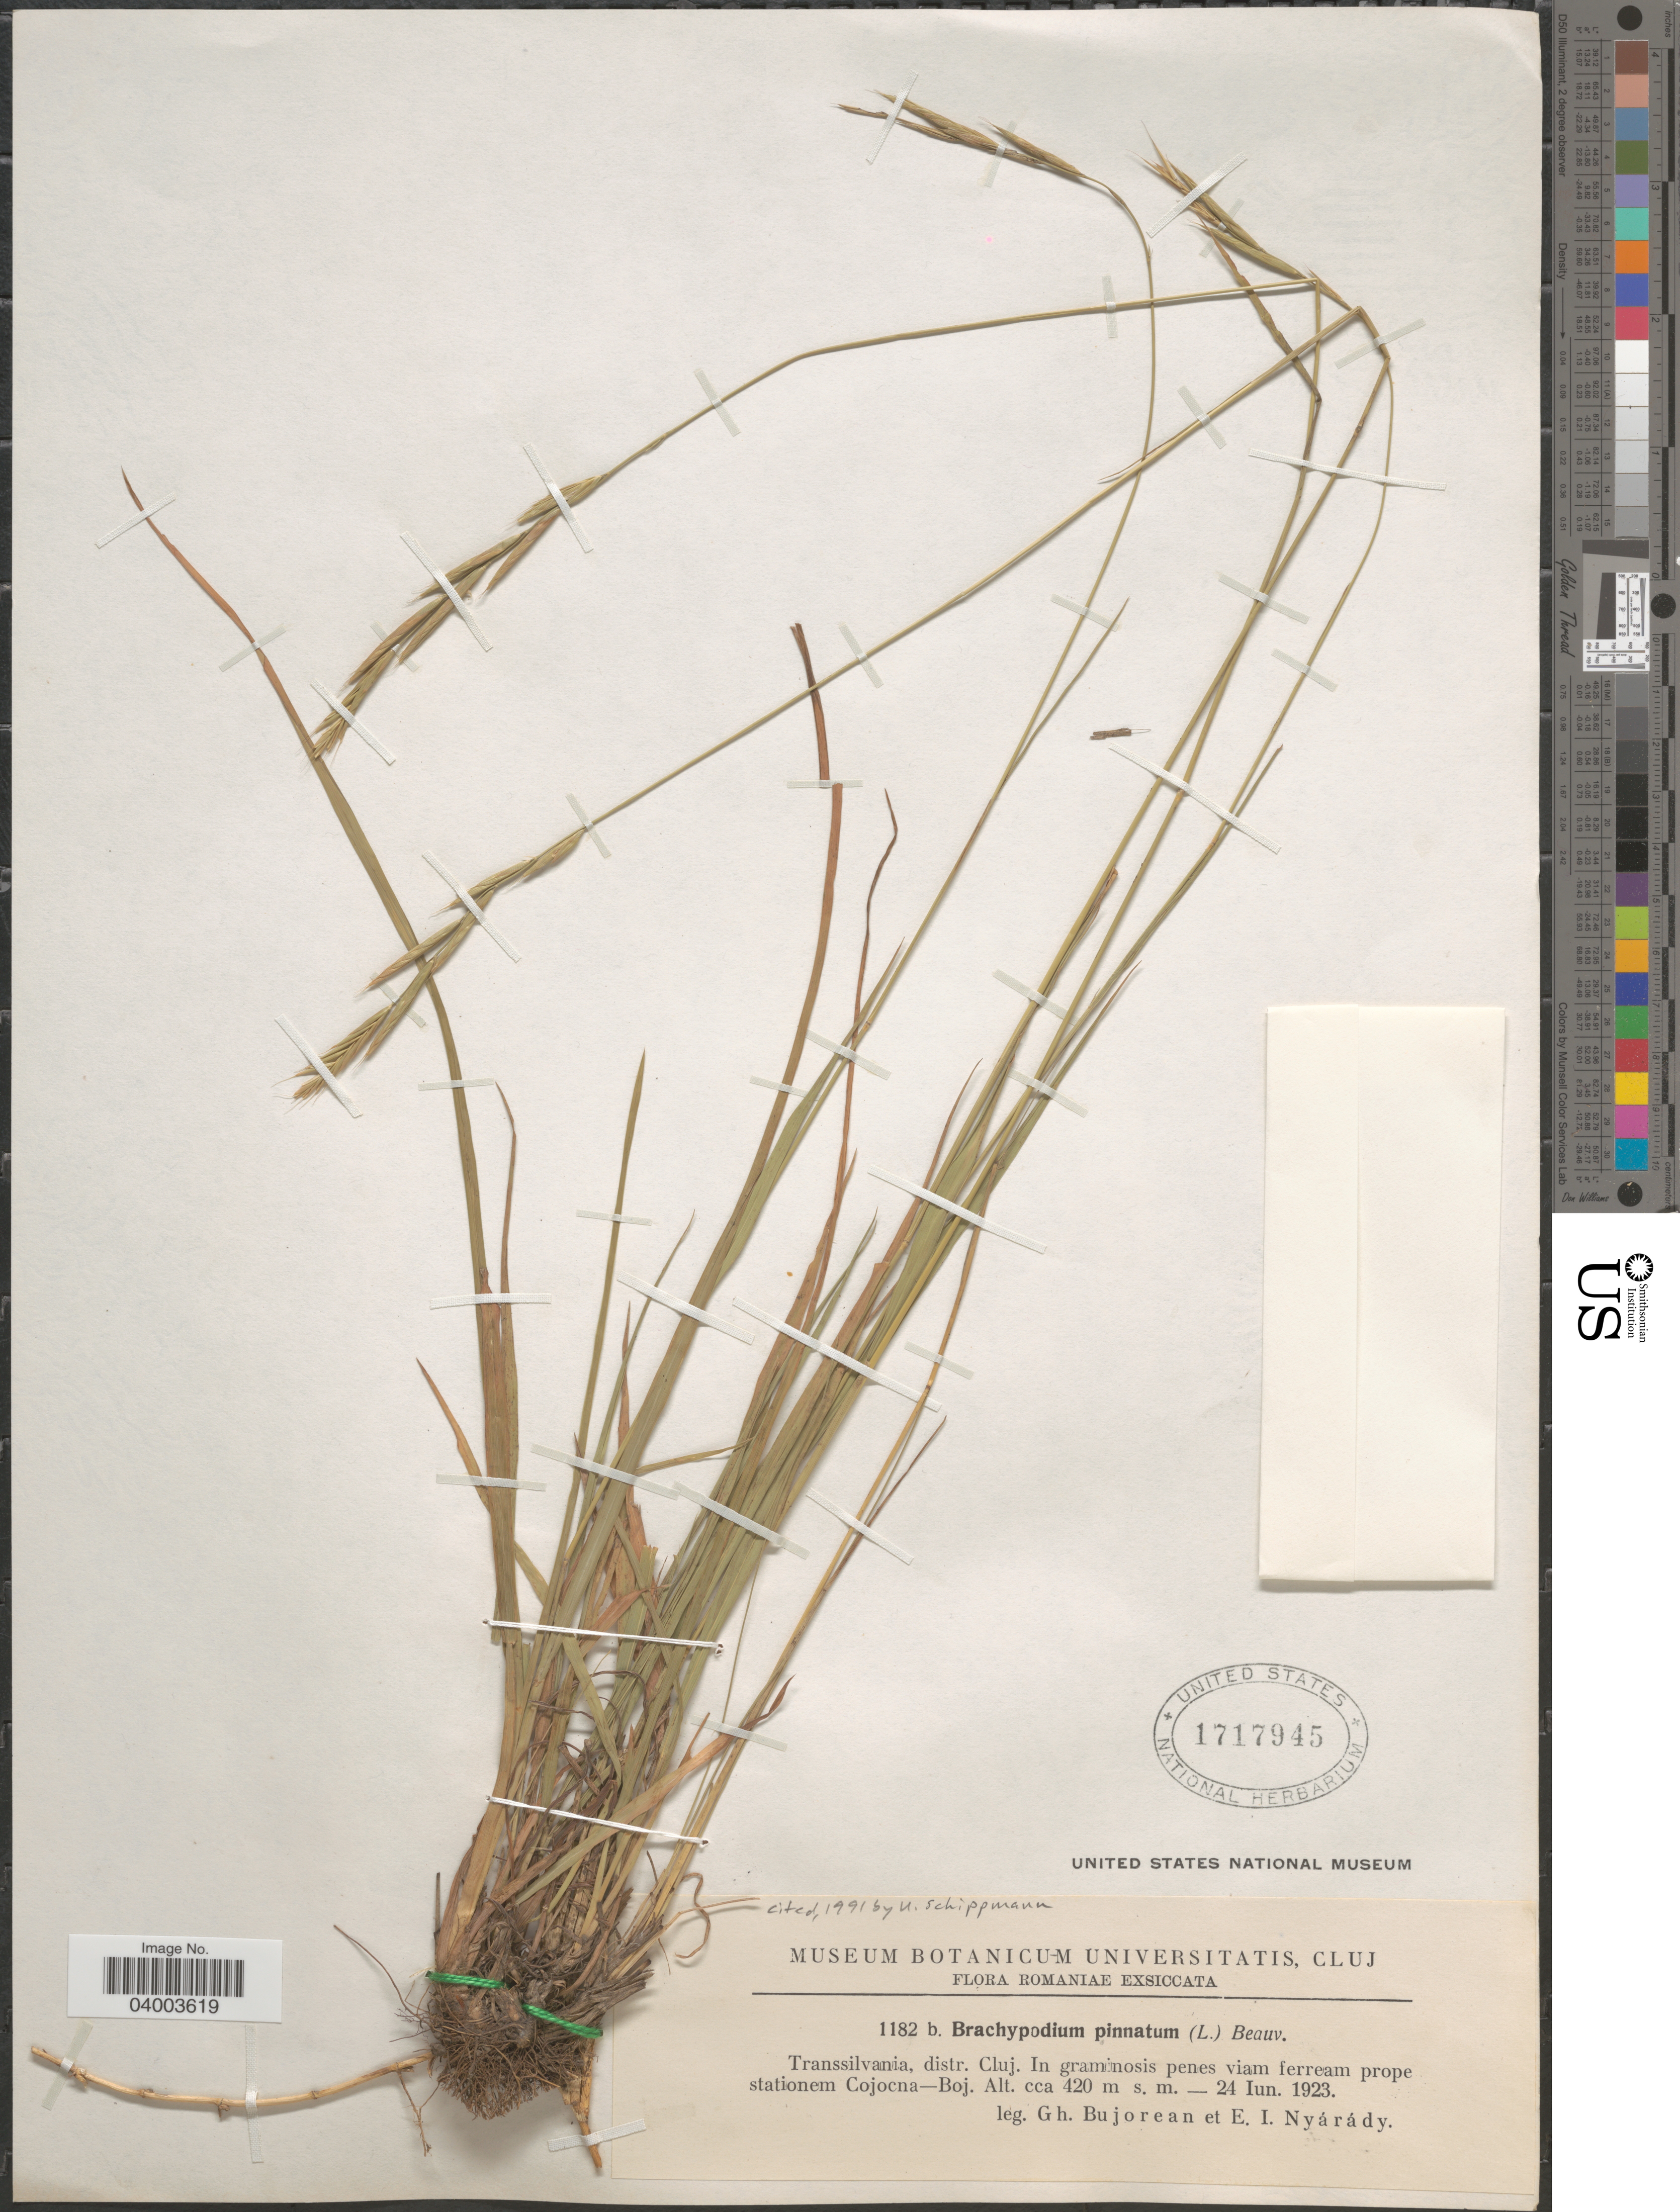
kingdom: Plantae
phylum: Tracheophyta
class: Liliopsida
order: Poales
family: Poaceae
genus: Brachypodium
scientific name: Brachypodium pinnatum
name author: (L.) P. Beauv.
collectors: G. Bujorean & E. Nyárády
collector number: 1182b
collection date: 1923-06-24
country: Romania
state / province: Cluj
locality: Transsilvania, distr. Cluj. In graminosis penes viam ferream prope stationem Cojocna - Boj.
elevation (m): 420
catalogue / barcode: US 1717945